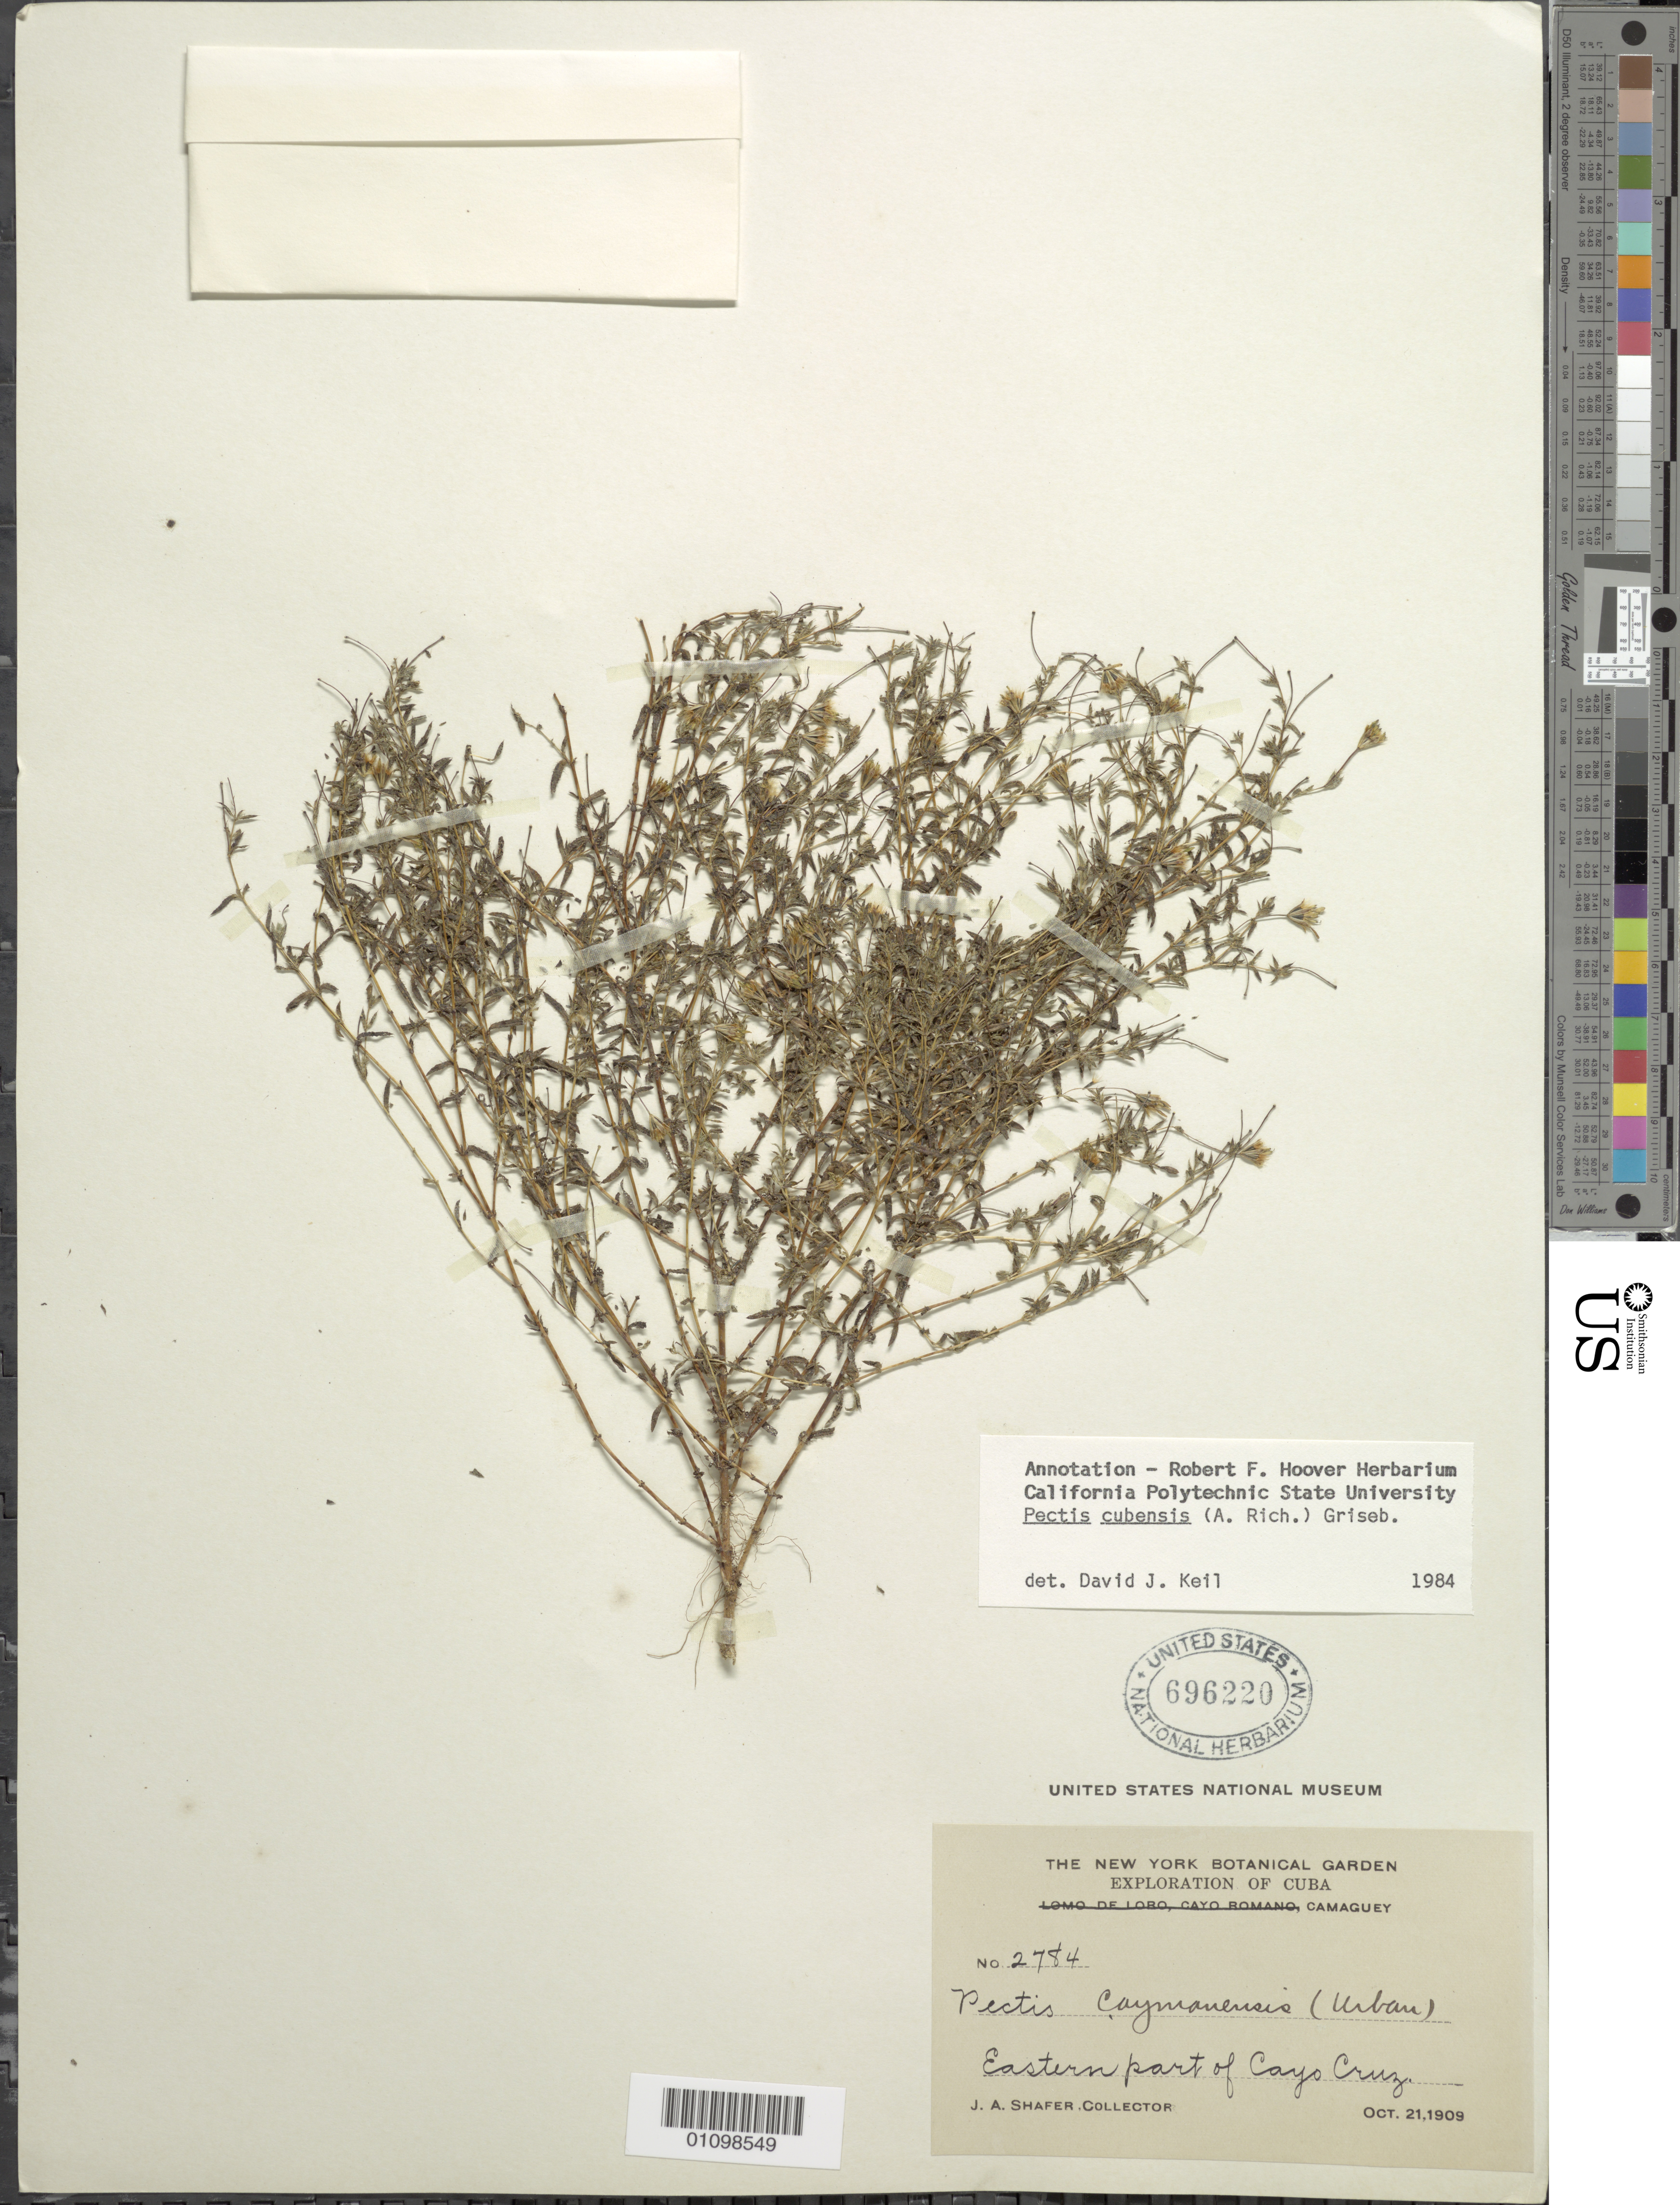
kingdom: Plantae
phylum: Tracheophyta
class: Magnoliopsida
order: Asterales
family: Asteraceae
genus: Pectis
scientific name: Pectis cubensis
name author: (A. Rich.) Griseb.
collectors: J. A. Shafer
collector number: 2784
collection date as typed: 21 Oct 1909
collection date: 1909-10-21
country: Cuba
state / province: Camagüey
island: Cuba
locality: Camagüey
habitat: Eastern part of Cayo Cruz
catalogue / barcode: US 696220